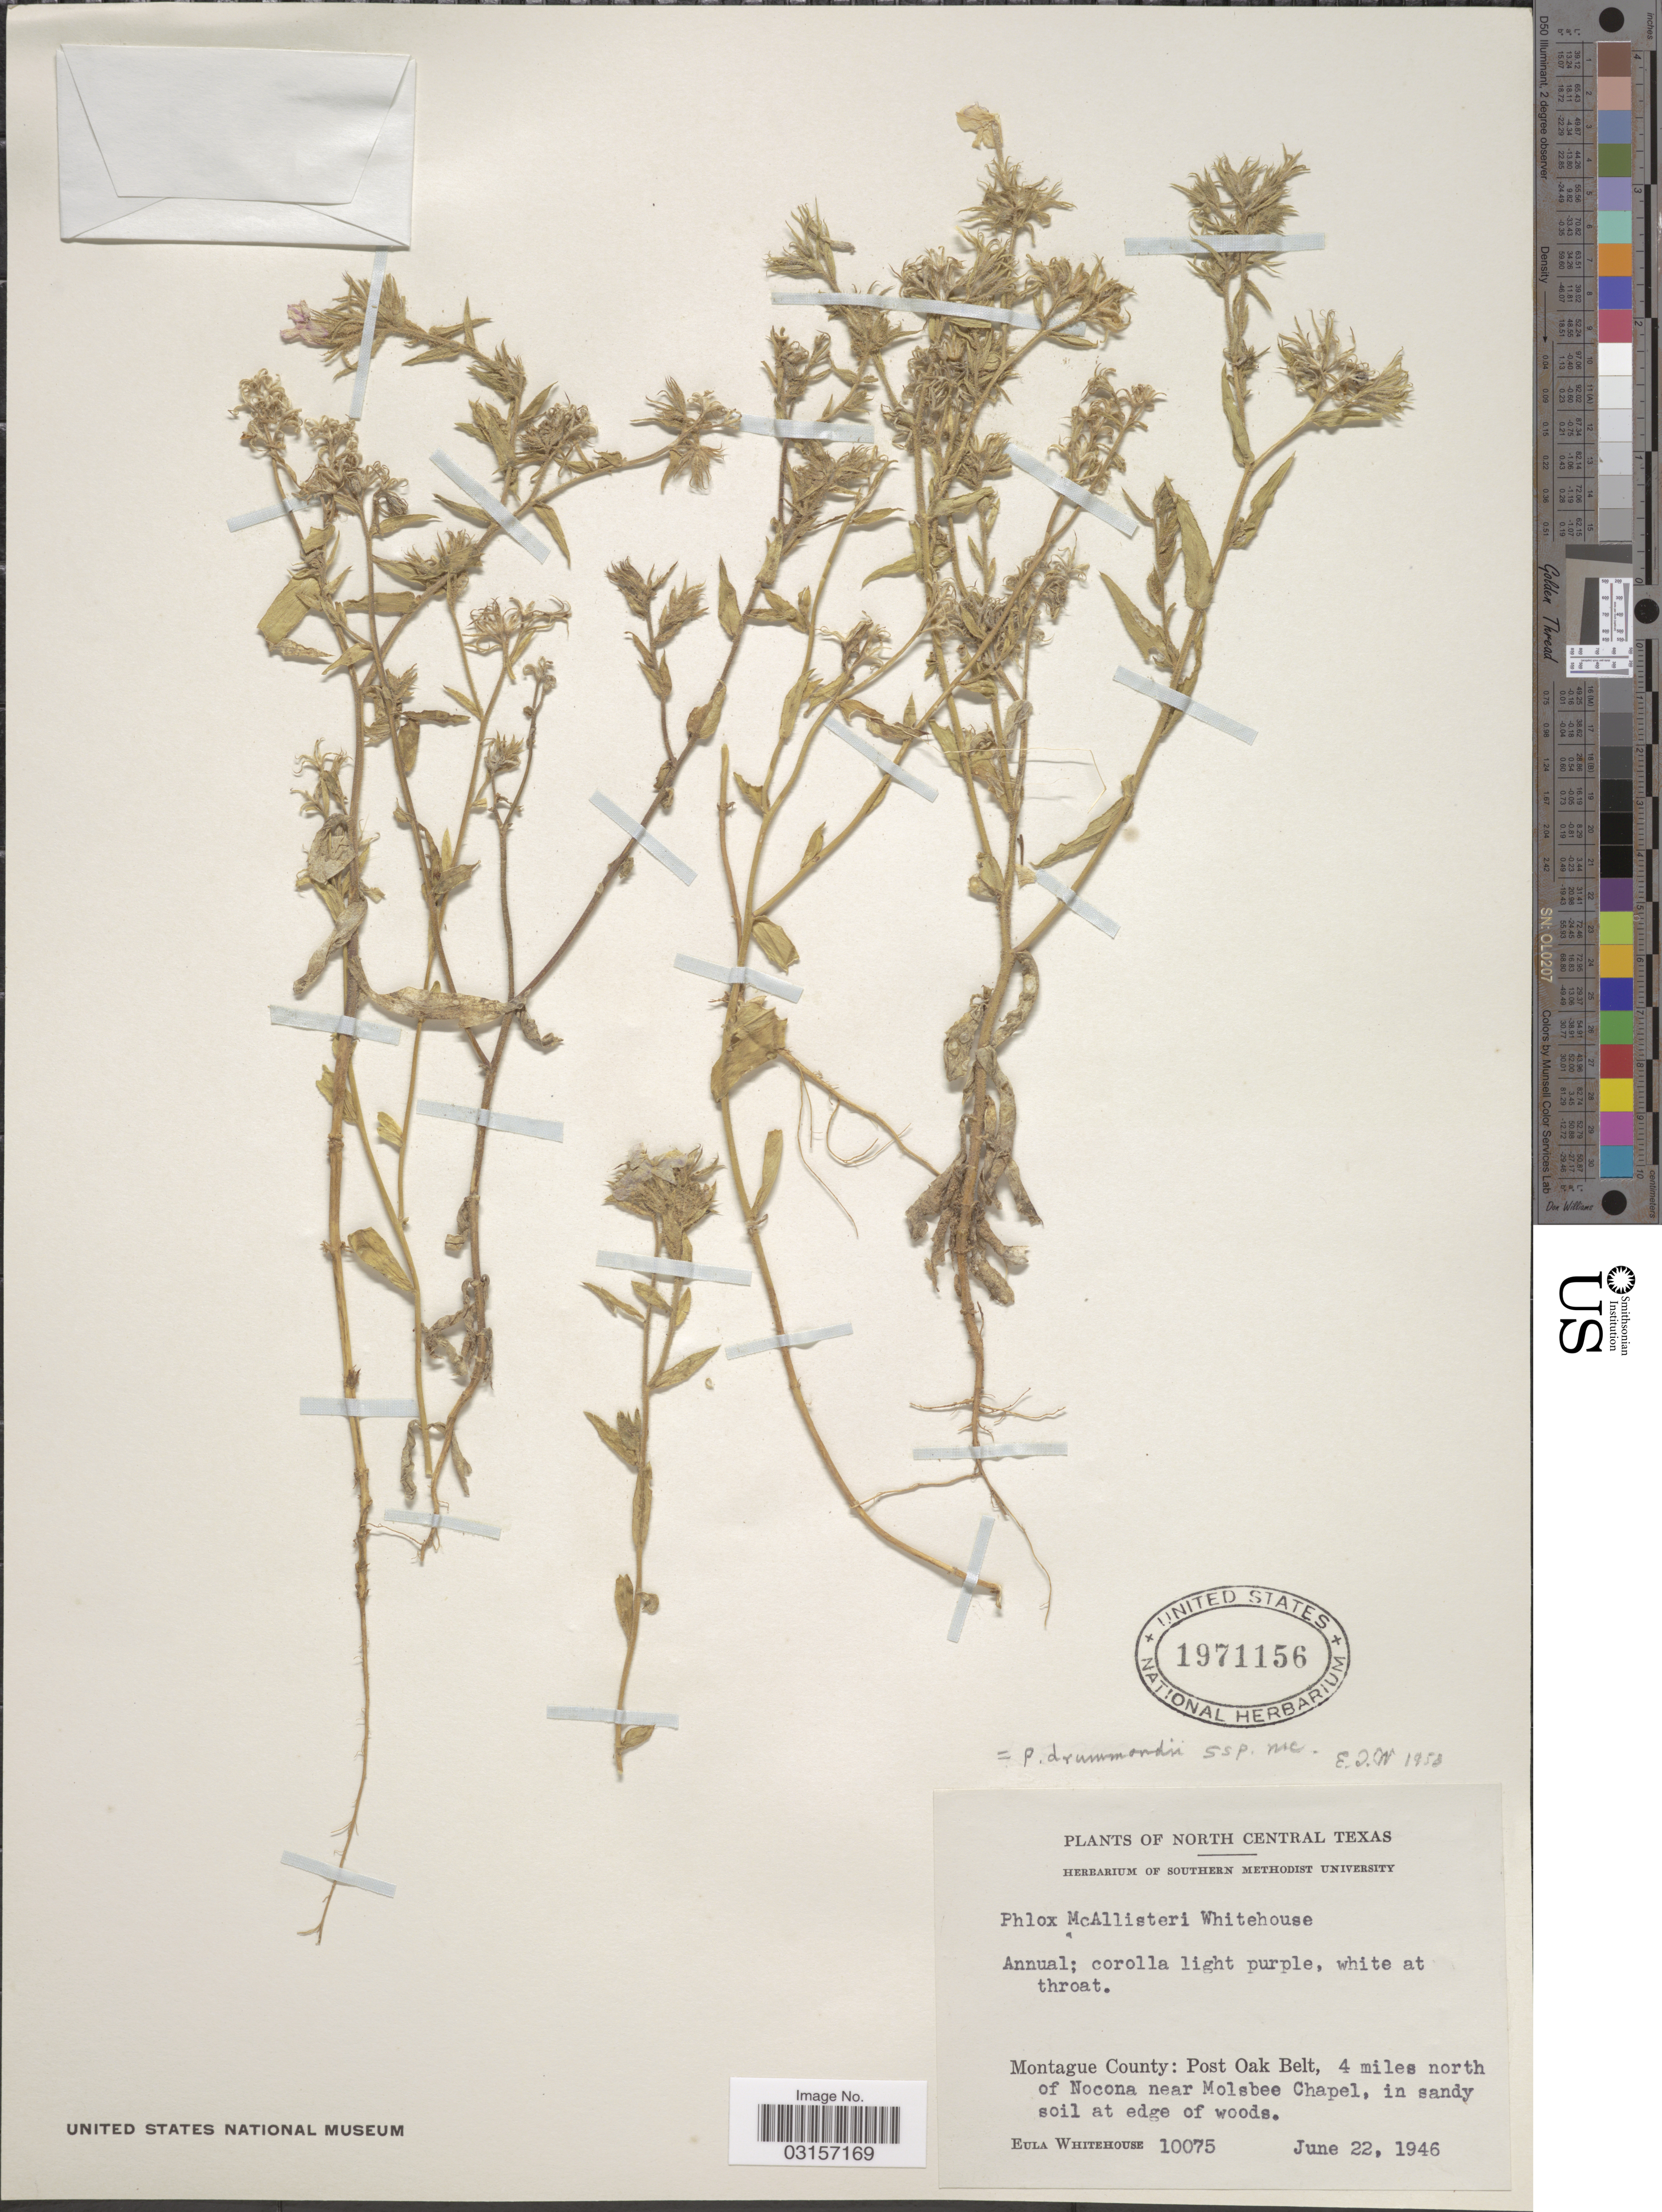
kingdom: Plantae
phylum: Tracheophyta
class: Magnoliopsida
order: Ericales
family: Polemoniaceae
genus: Phlox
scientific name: Phlox drummondii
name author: Hook.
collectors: E. Whitehouse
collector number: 10075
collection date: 1946-06-22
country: United States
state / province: Texas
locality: North Central Texas, Montagne County: Post Oak Belt, 4 miles north of Nocona near Molsbee Chapel, in sandy soil at edge of woods.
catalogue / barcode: US 1971156